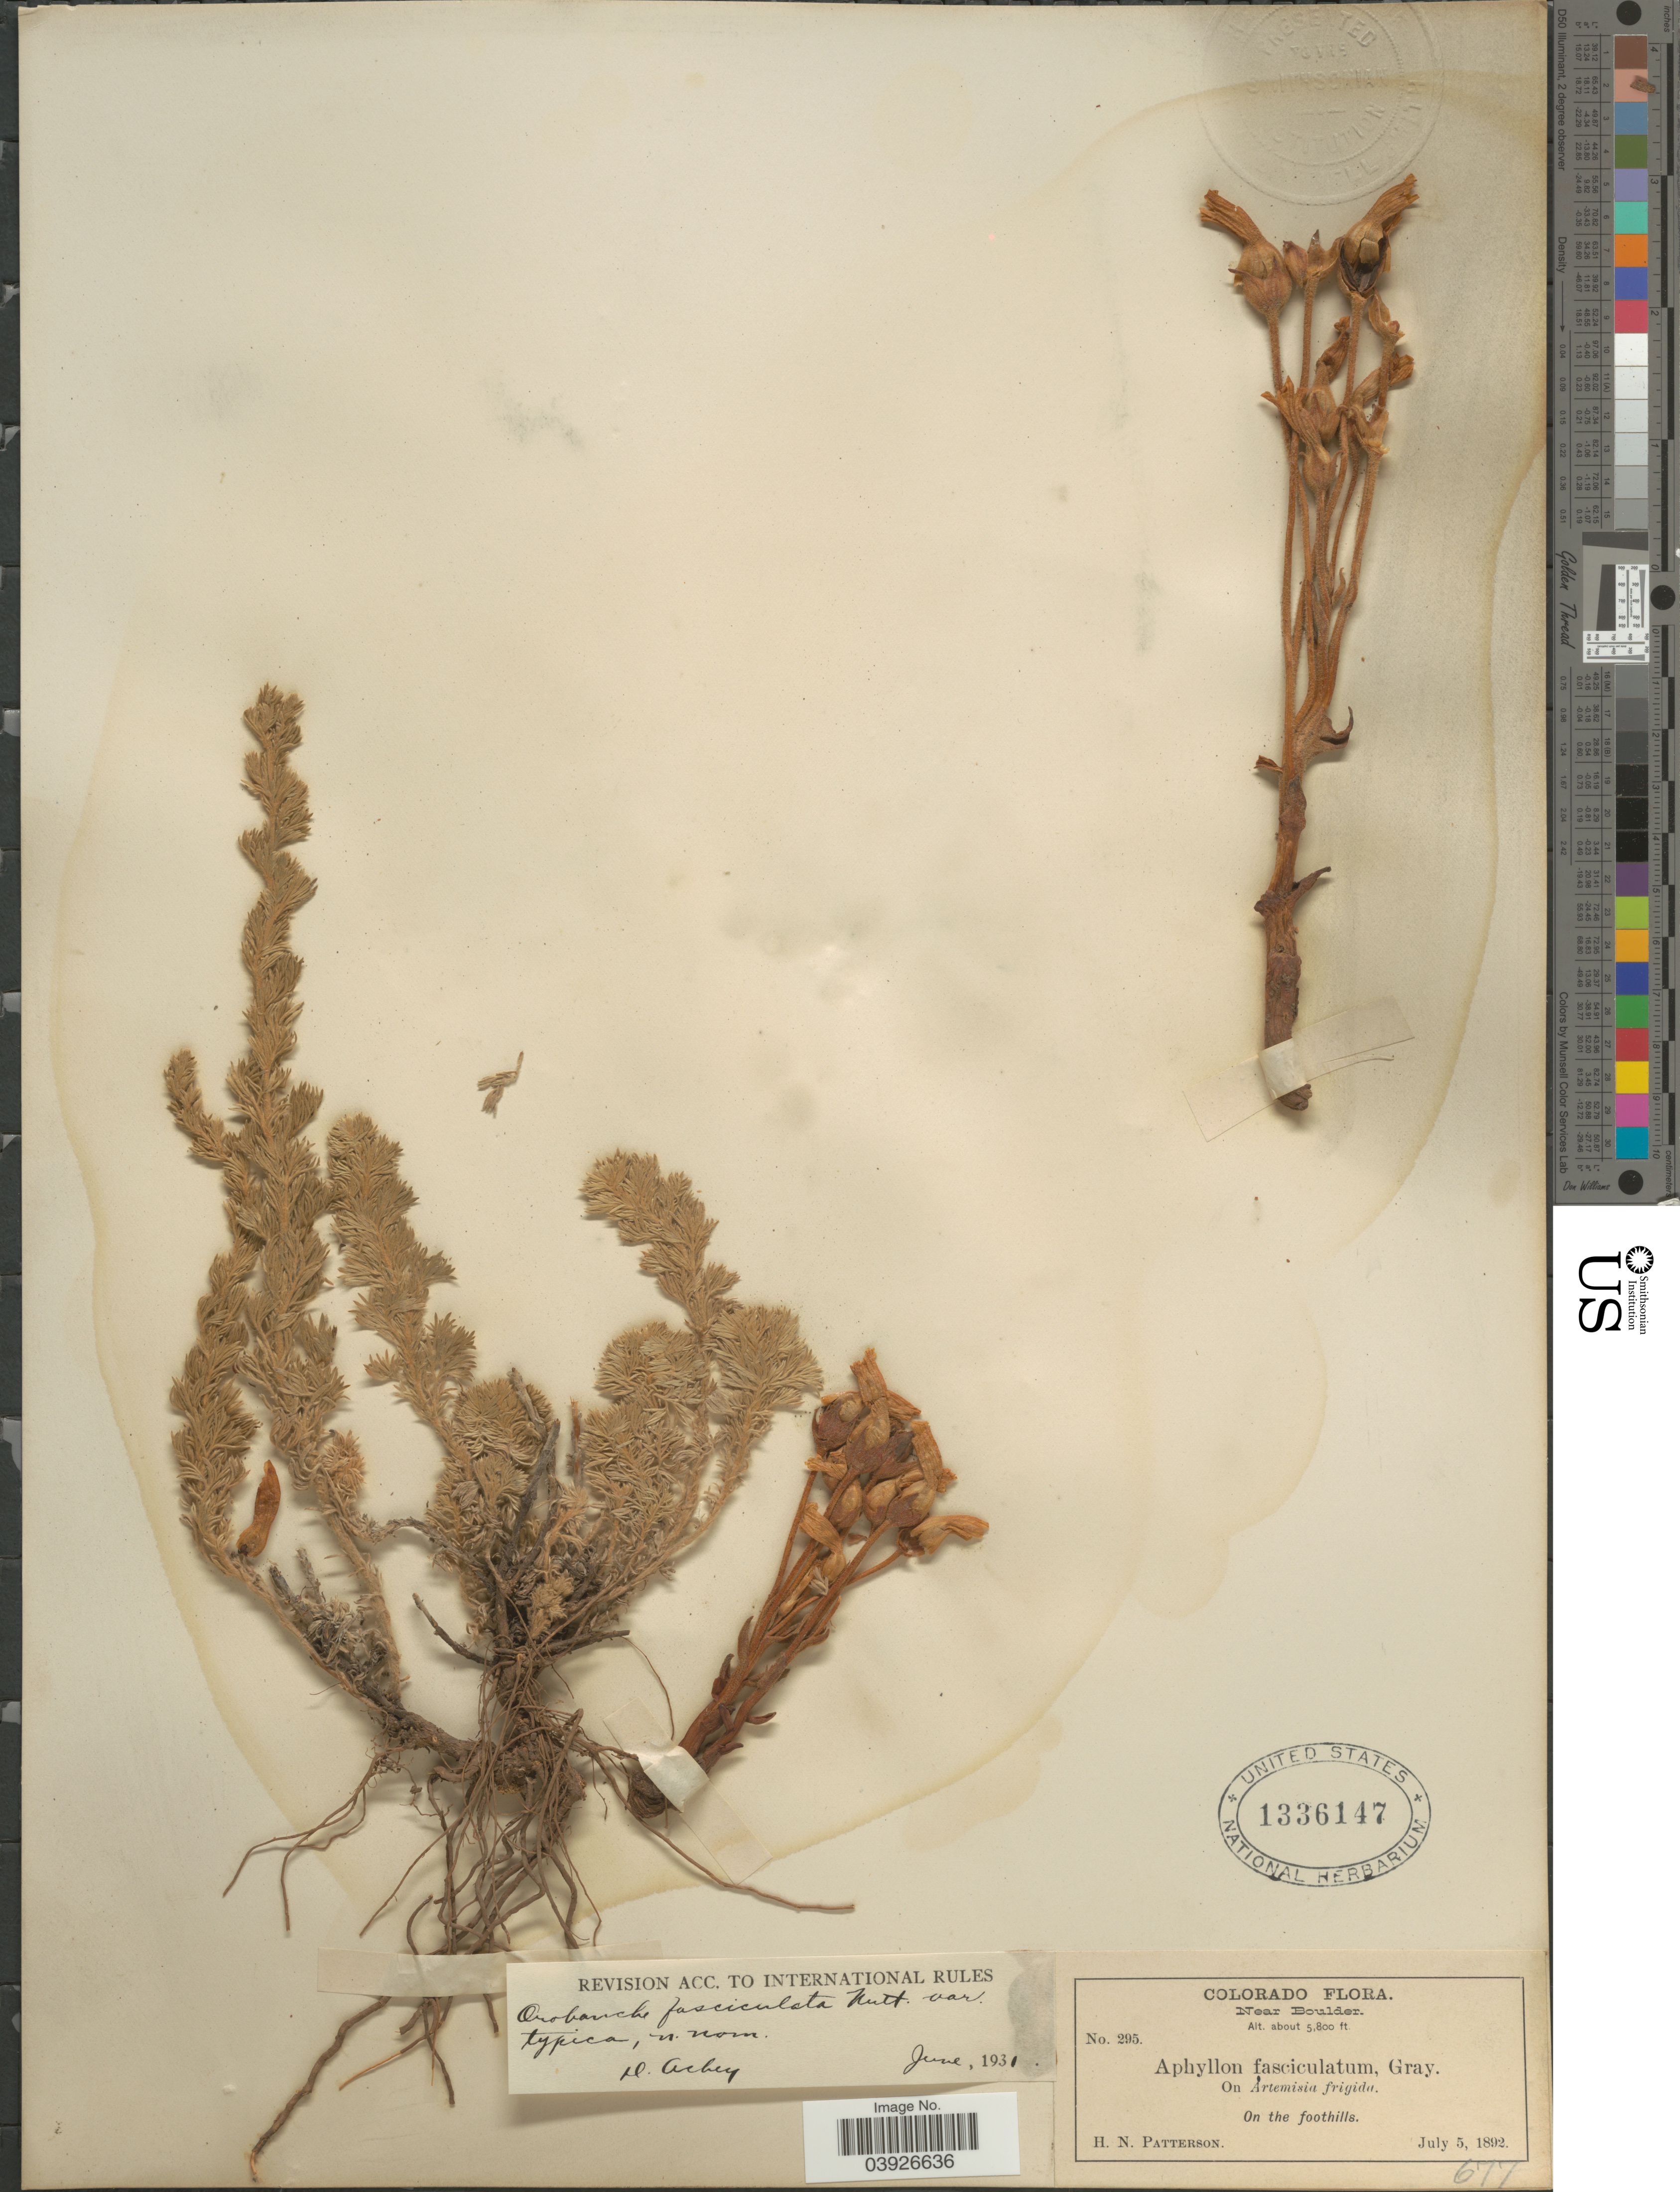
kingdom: Plantae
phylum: Tracheophyta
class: Magnoliopsida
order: Lamiales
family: Orobanchaceae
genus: Aphyllon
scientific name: Aphyllon fasciculatum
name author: (Nutt.) Torr. & A. Gray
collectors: H. N. Patterson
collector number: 295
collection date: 1892-07-05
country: United States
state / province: Colorado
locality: Near Boulder. On the foothills.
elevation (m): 1768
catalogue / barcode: US 1336147